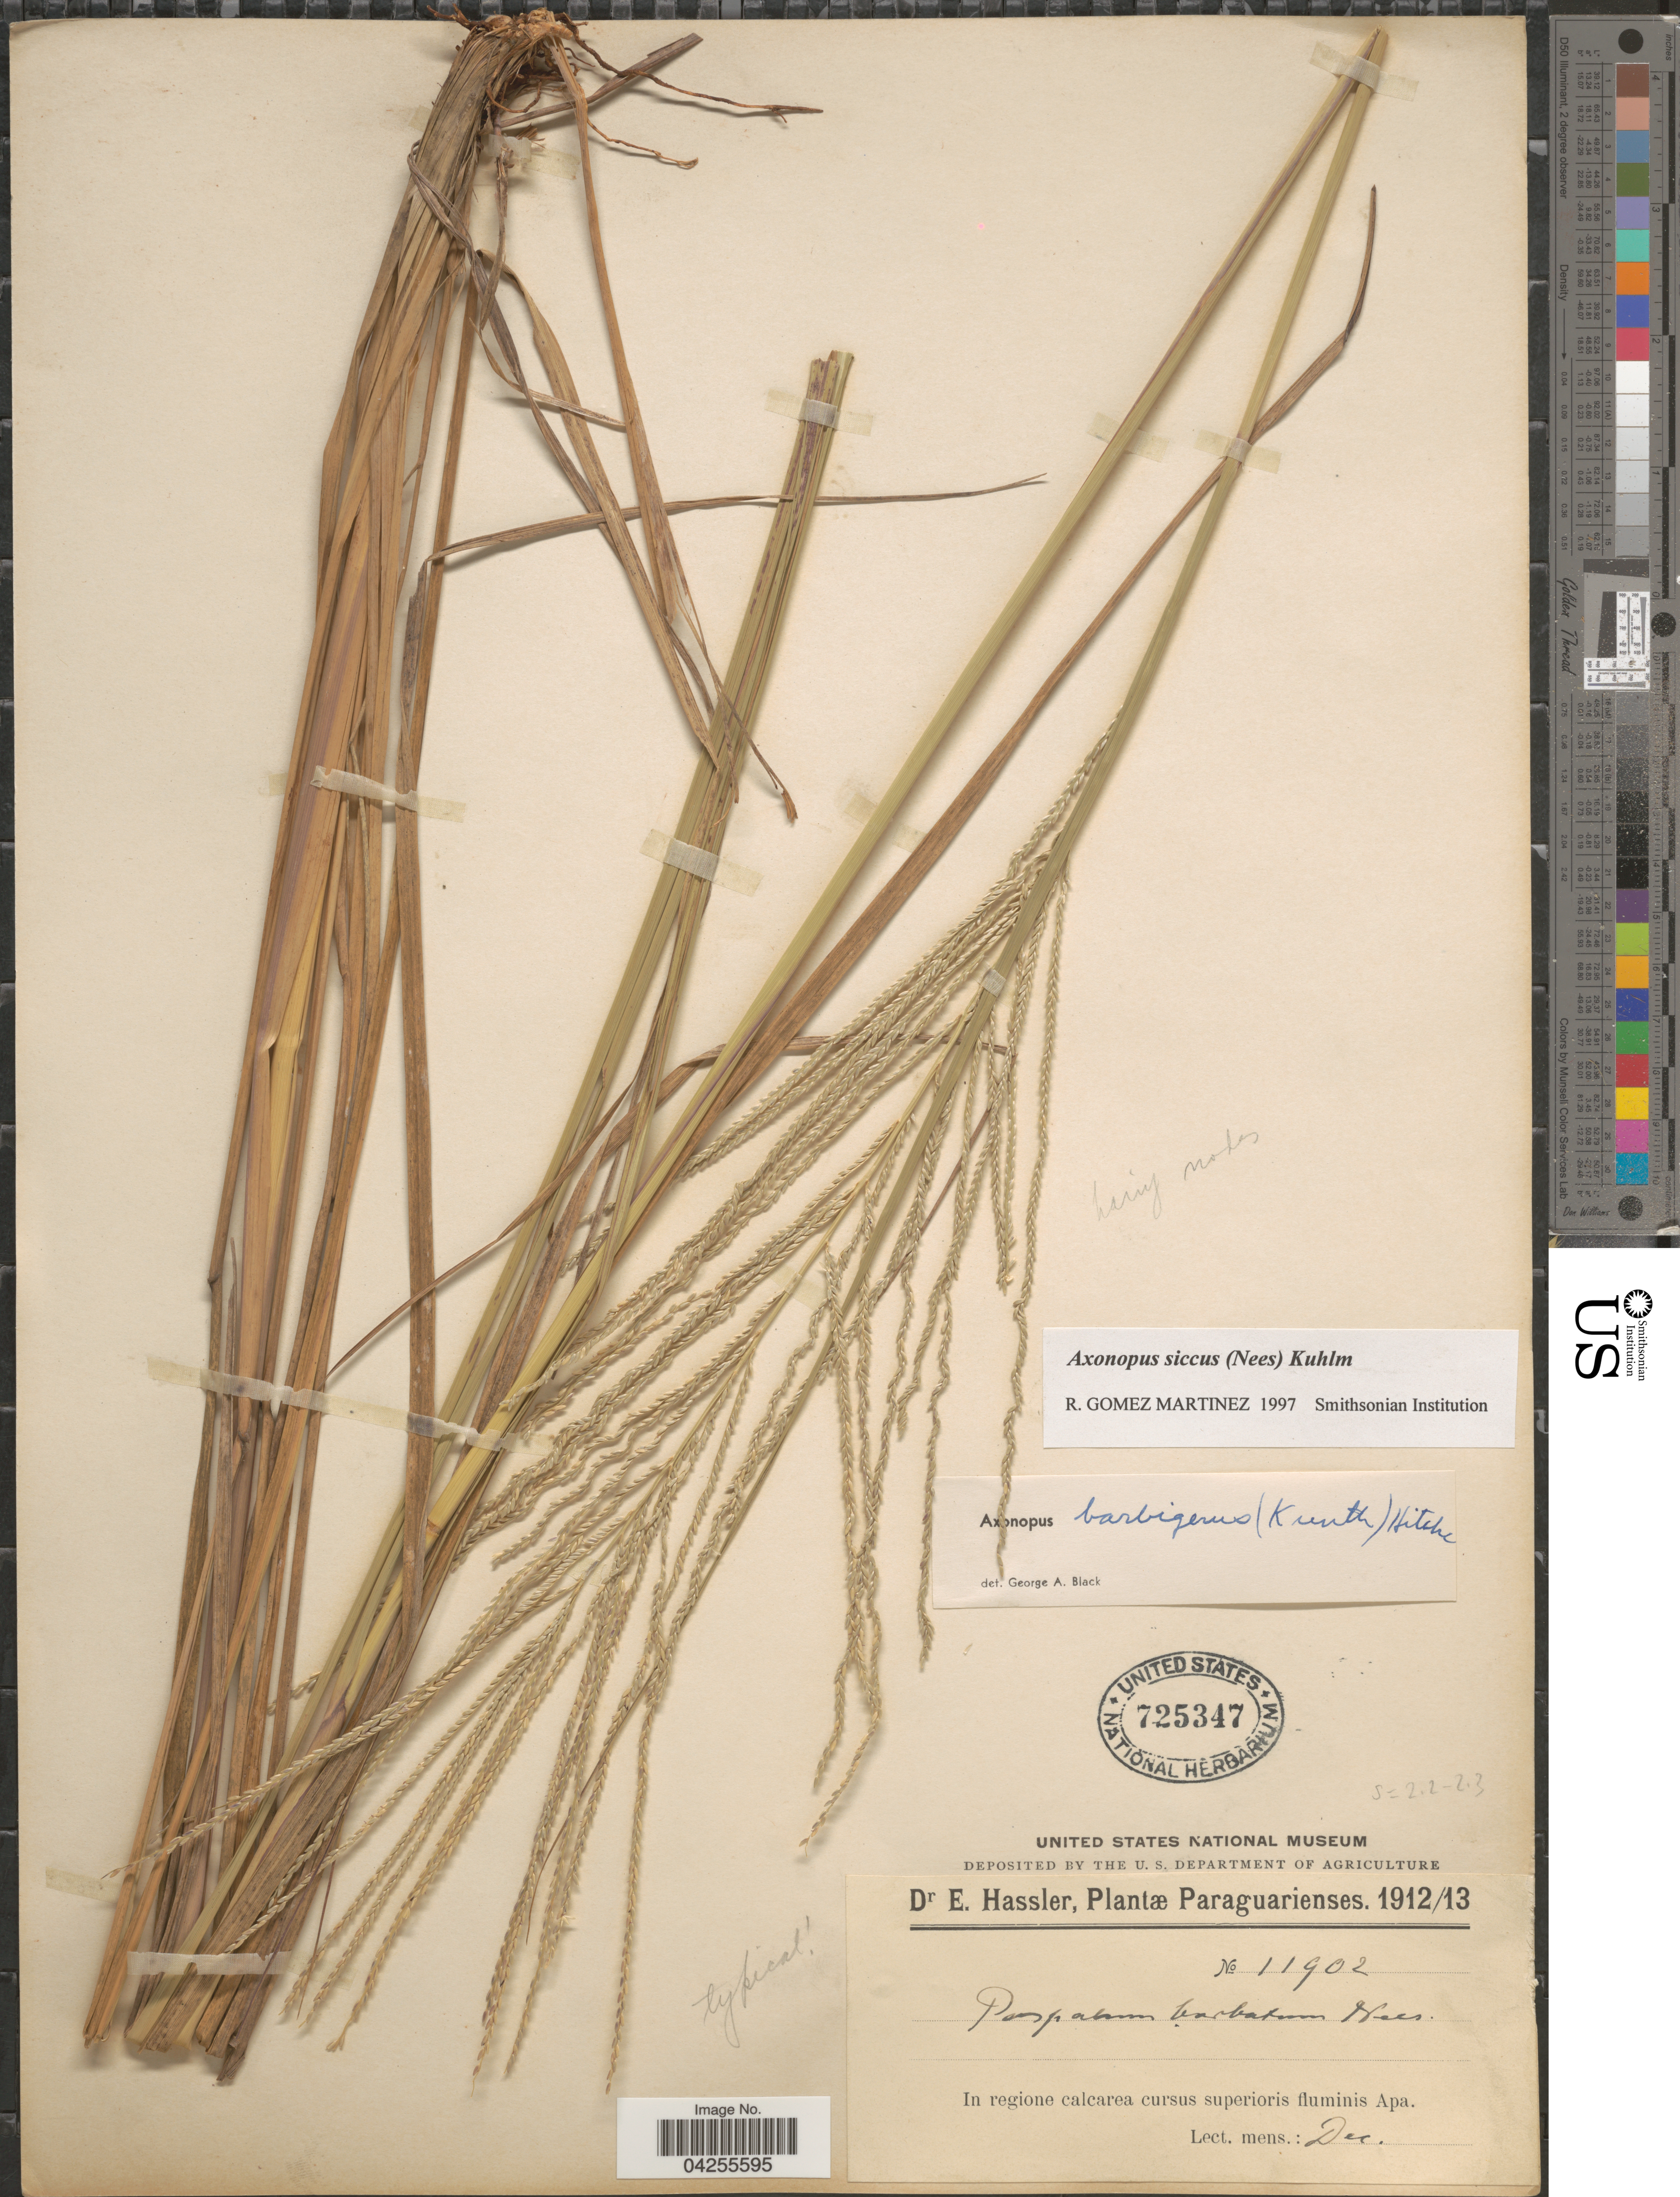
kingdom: Plantae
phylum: Tracheophyta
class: Liliopsida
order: Poales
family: Poaceae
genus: Axonopus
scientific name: Axonopus siccus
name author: (Nees) Kuhlm.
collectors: E. Hassler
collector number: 11902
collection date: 1912-12/1913-12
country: Paraguay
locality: In regione calcarea cursus superioris fluminis Apa.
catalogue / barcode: US 725347